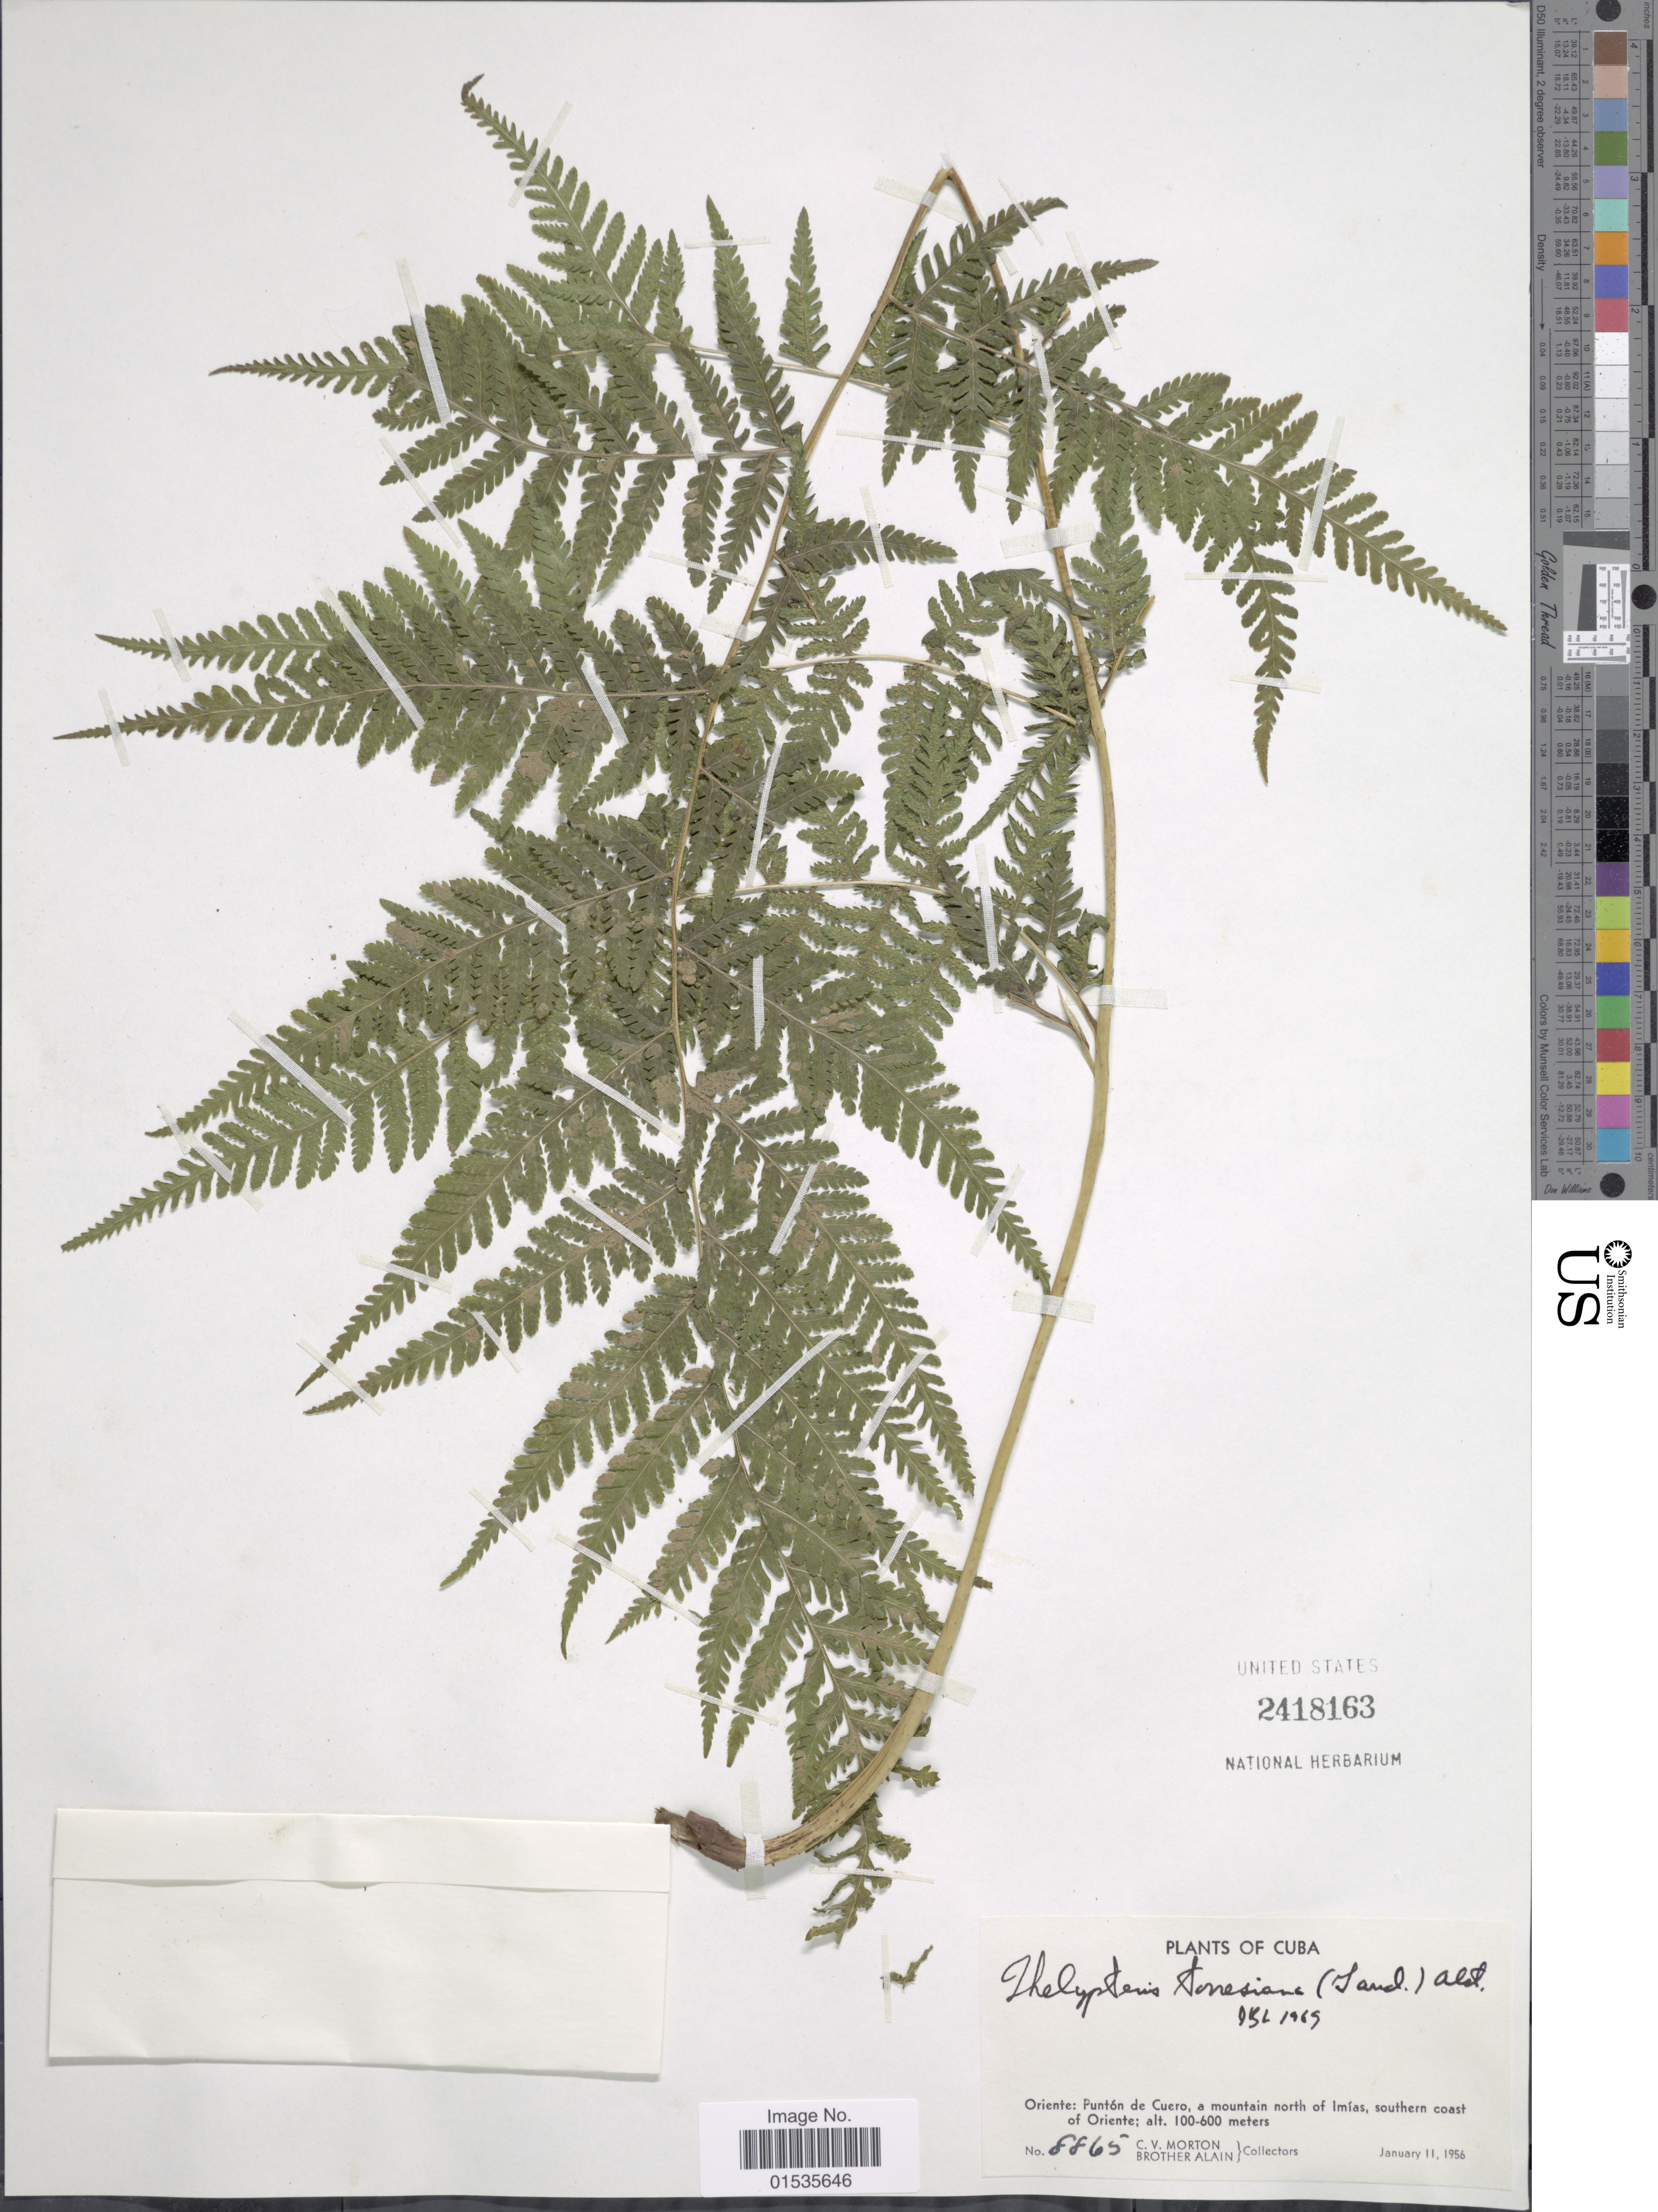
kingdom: Plantae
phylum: Tracheophyta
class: Polypodiopsida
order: Polypodiales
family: Thelypteridaceae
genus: Macrothelypteris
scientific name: Macrothelypteris torresiana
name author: (Gaudich.) Ching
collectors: C. V. Morton & Alain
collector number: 8865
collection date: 1956-01-11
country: Cuba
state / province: Oriente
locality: Cuba, Oriente: Punton de Cuero, a mountain north of Imias, southern coast of Oriente.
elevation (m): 100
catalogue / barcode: US 2418163